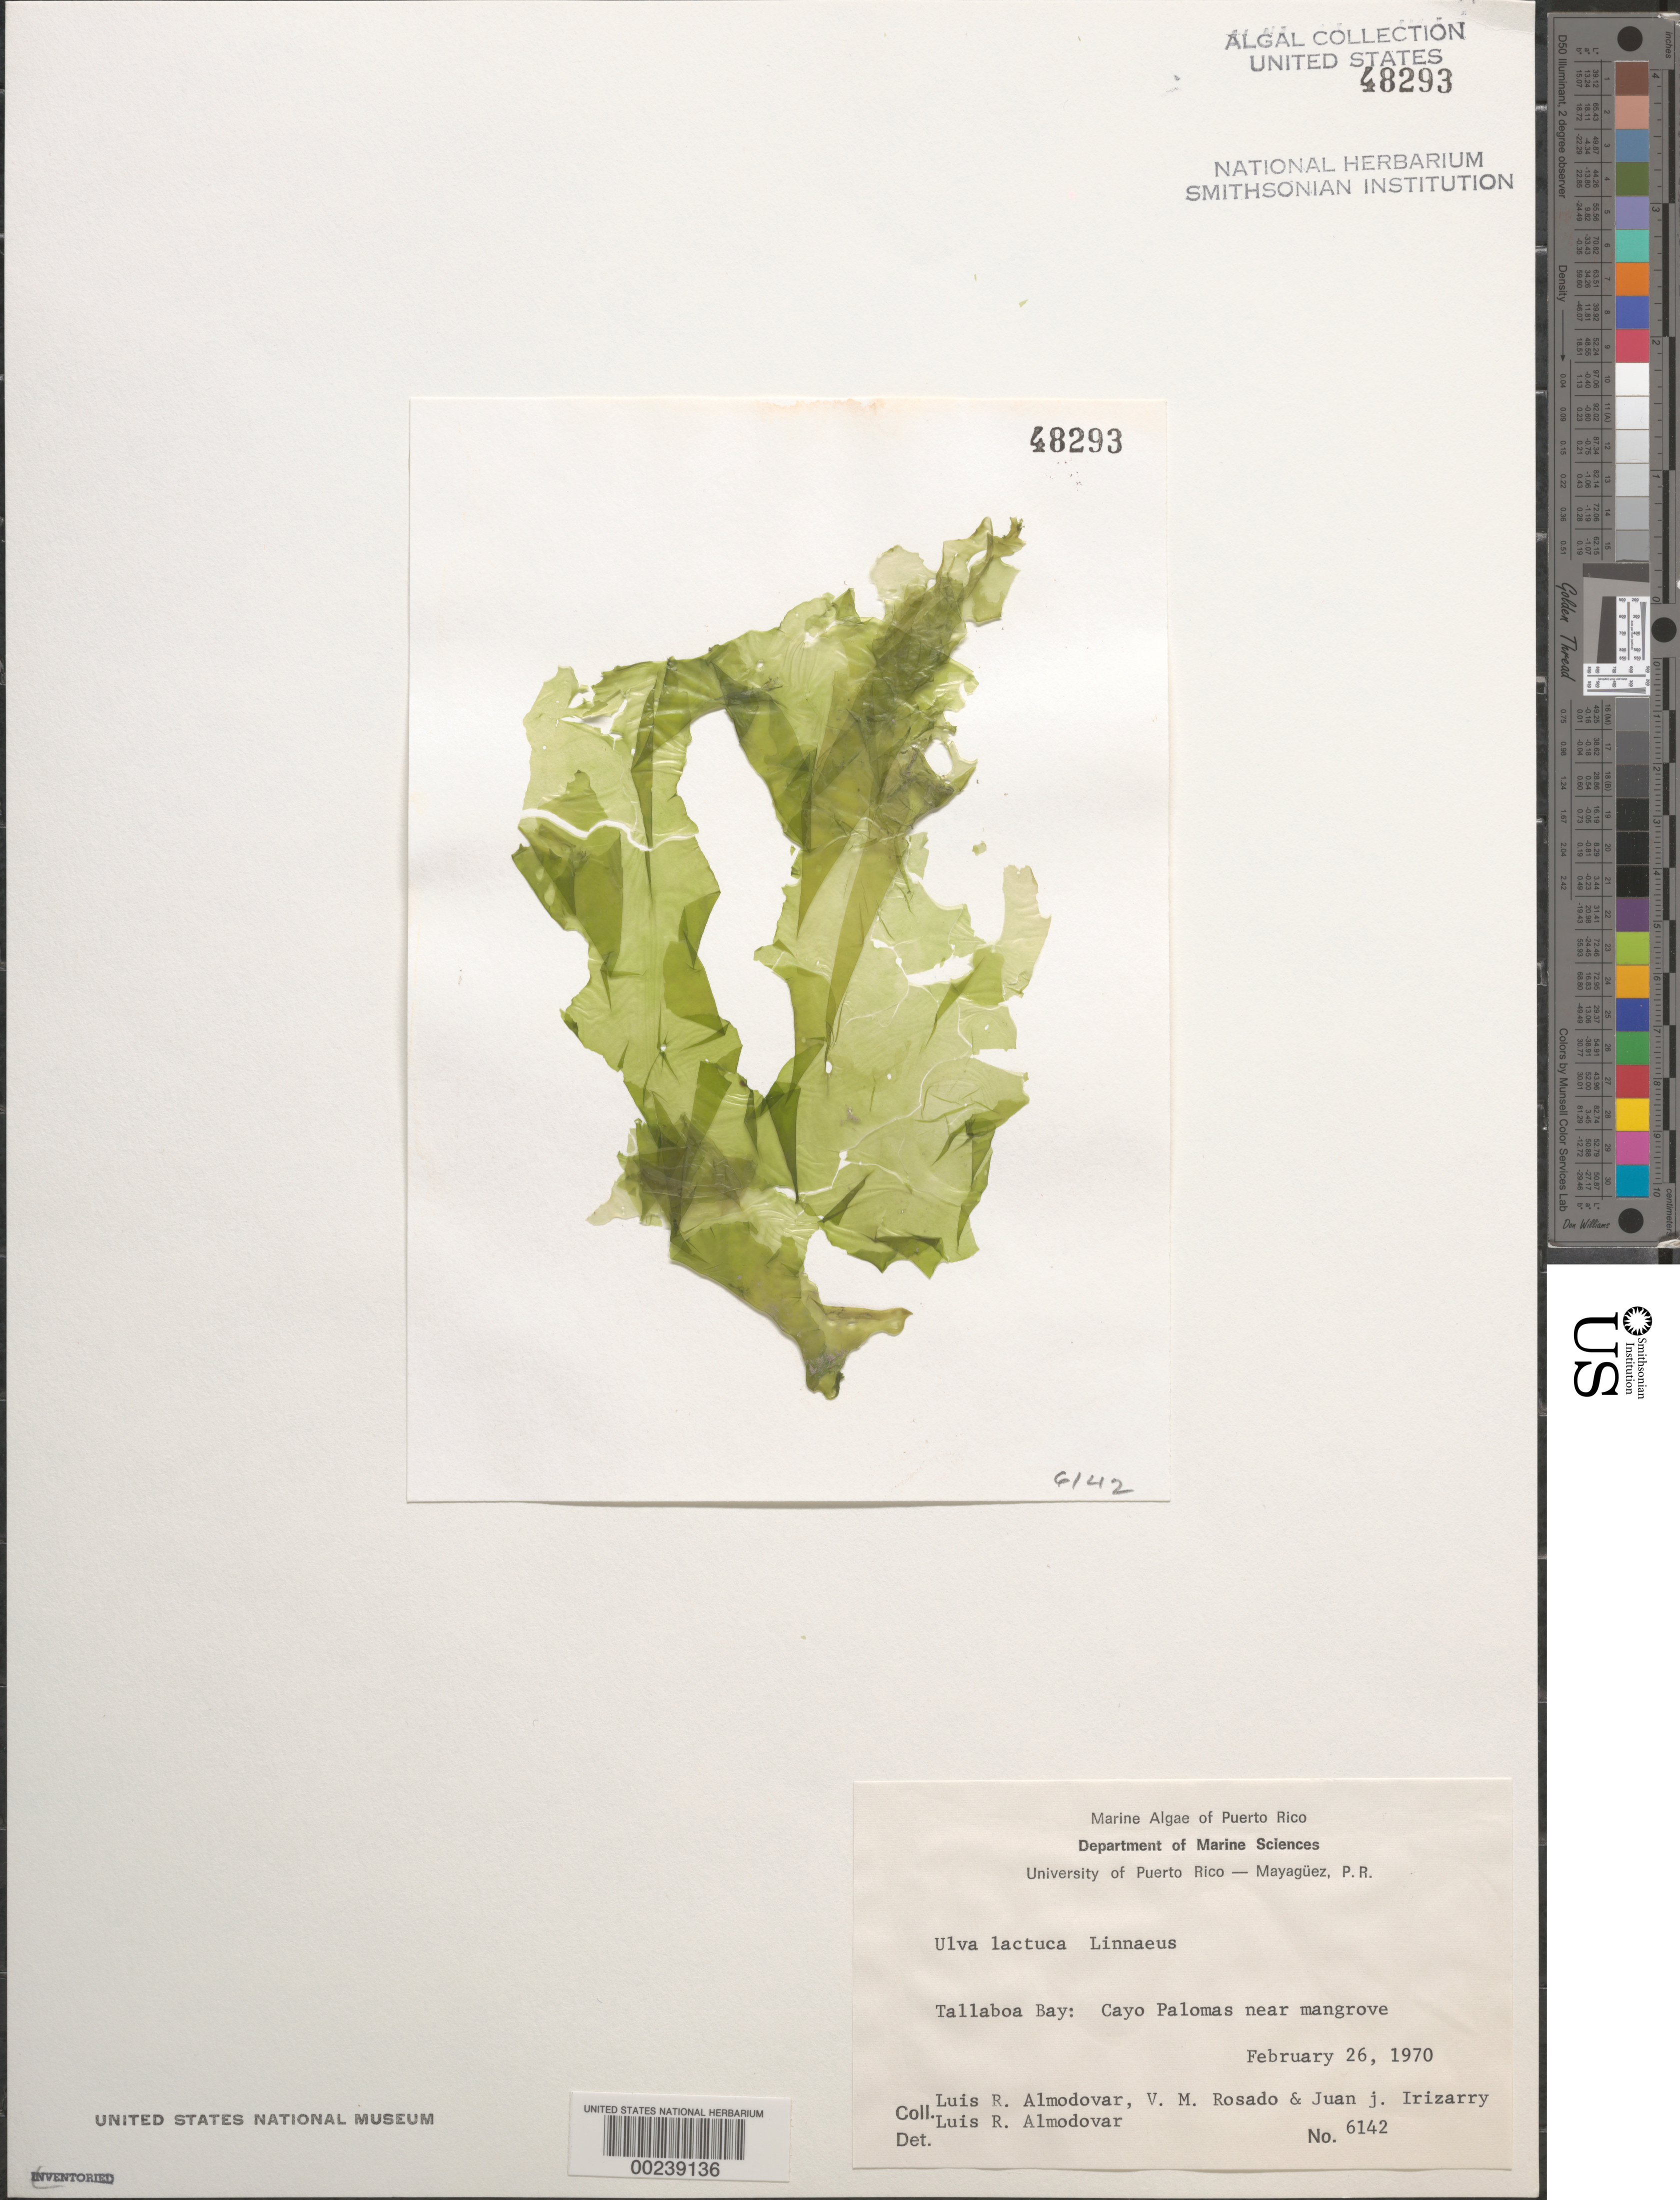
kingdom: Plantae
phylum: Chlorophyta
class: Ulvophyceae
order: Ulvales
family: Ulvaceae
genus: Ulva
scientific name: Ulva lactuca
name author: L.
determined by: Almodovar, L. R.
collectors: L. Almodovar, V. Rosado & J. Irizarry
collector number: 6142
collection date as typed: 26 Feb 1970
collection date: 1970-02-26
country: Puerto Rico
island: Cayo Palomas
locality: Tallaboa Bay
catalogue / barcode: US 48293